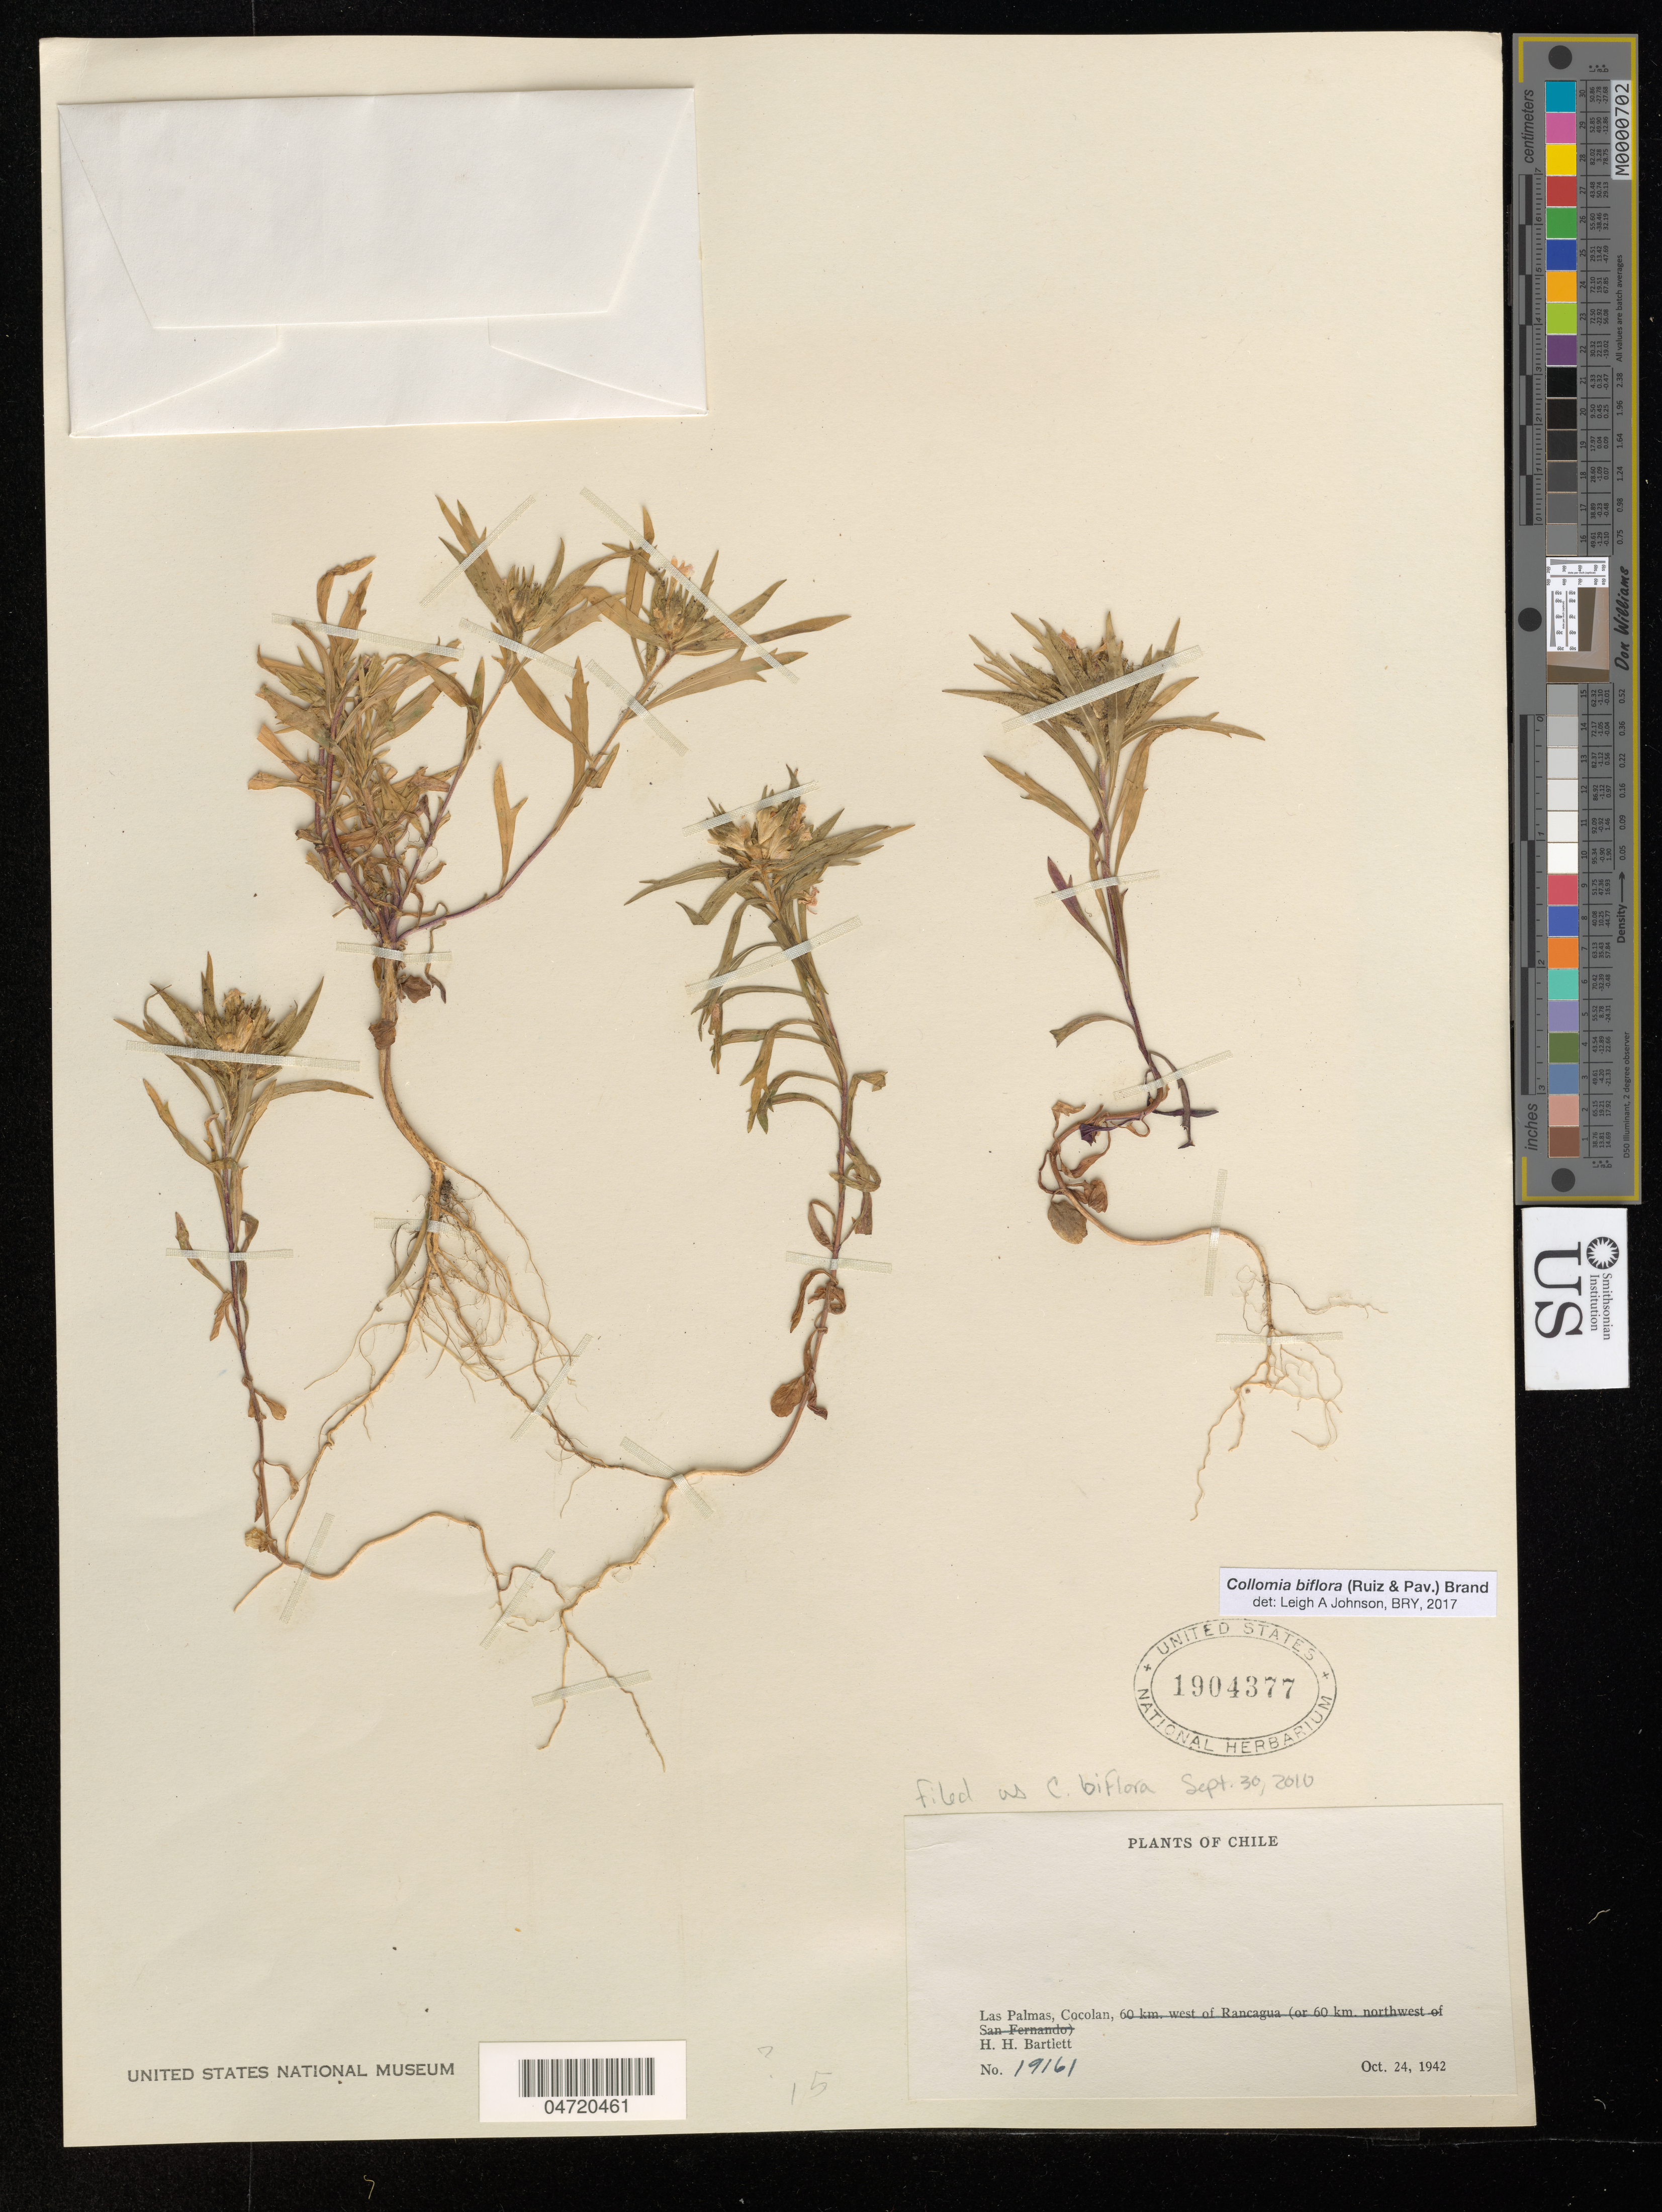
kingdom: Plantae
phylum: Tracheophyta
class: Magnoliopsida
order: Ericales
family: Polemoniaceae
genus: Collomia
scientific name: Collomia biflora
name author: (Ruiz & Pav.) Brand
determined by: Johnson, Leigh Alma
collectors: H. H. Bartlett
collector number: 19161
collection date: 1942-10-24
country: Chile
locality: Las Palmas, Cocolan.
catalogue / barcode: US 1904377